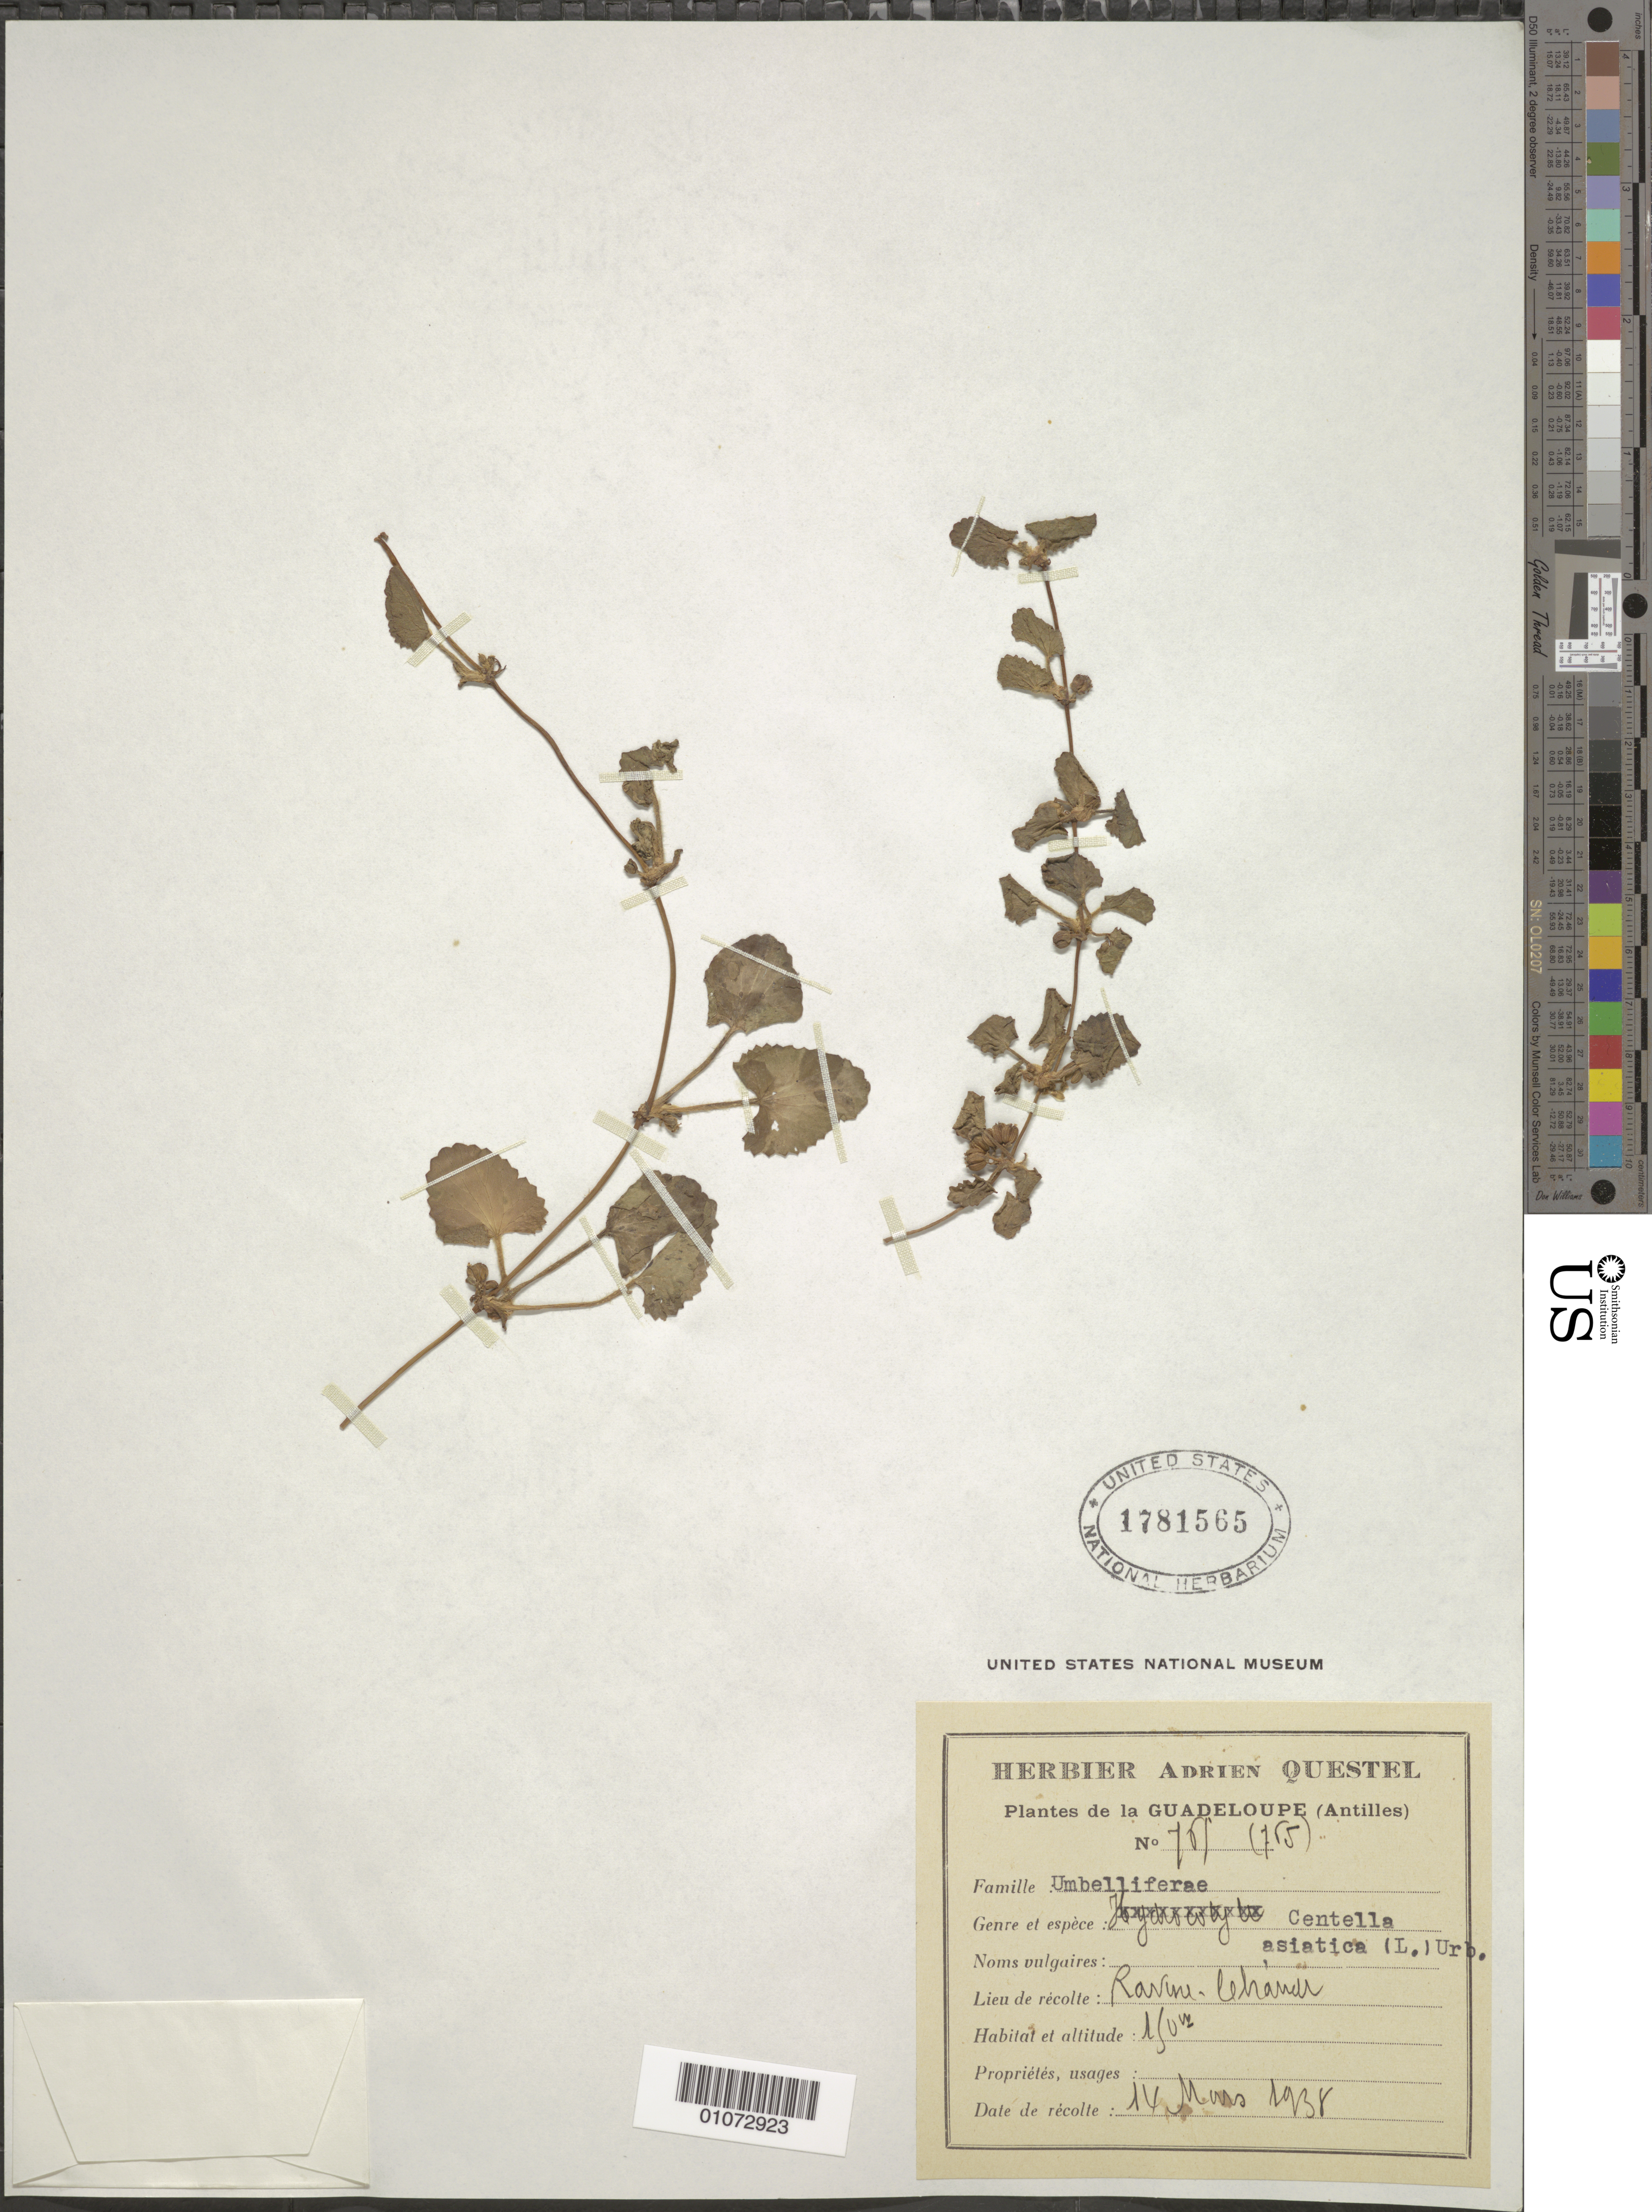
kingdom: Plantae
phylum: Tracheophyta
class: Magnoliopsida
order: Apiales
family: Apiaceae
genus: Centella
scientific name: Centella asiatica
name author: (L.) Urb.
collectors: A. Questel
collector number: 761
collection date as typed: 14 Mar 1938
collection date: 1938-03-14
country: Guadeloupe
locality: Ravine Chanar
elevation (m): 110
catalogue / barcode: US 1781565